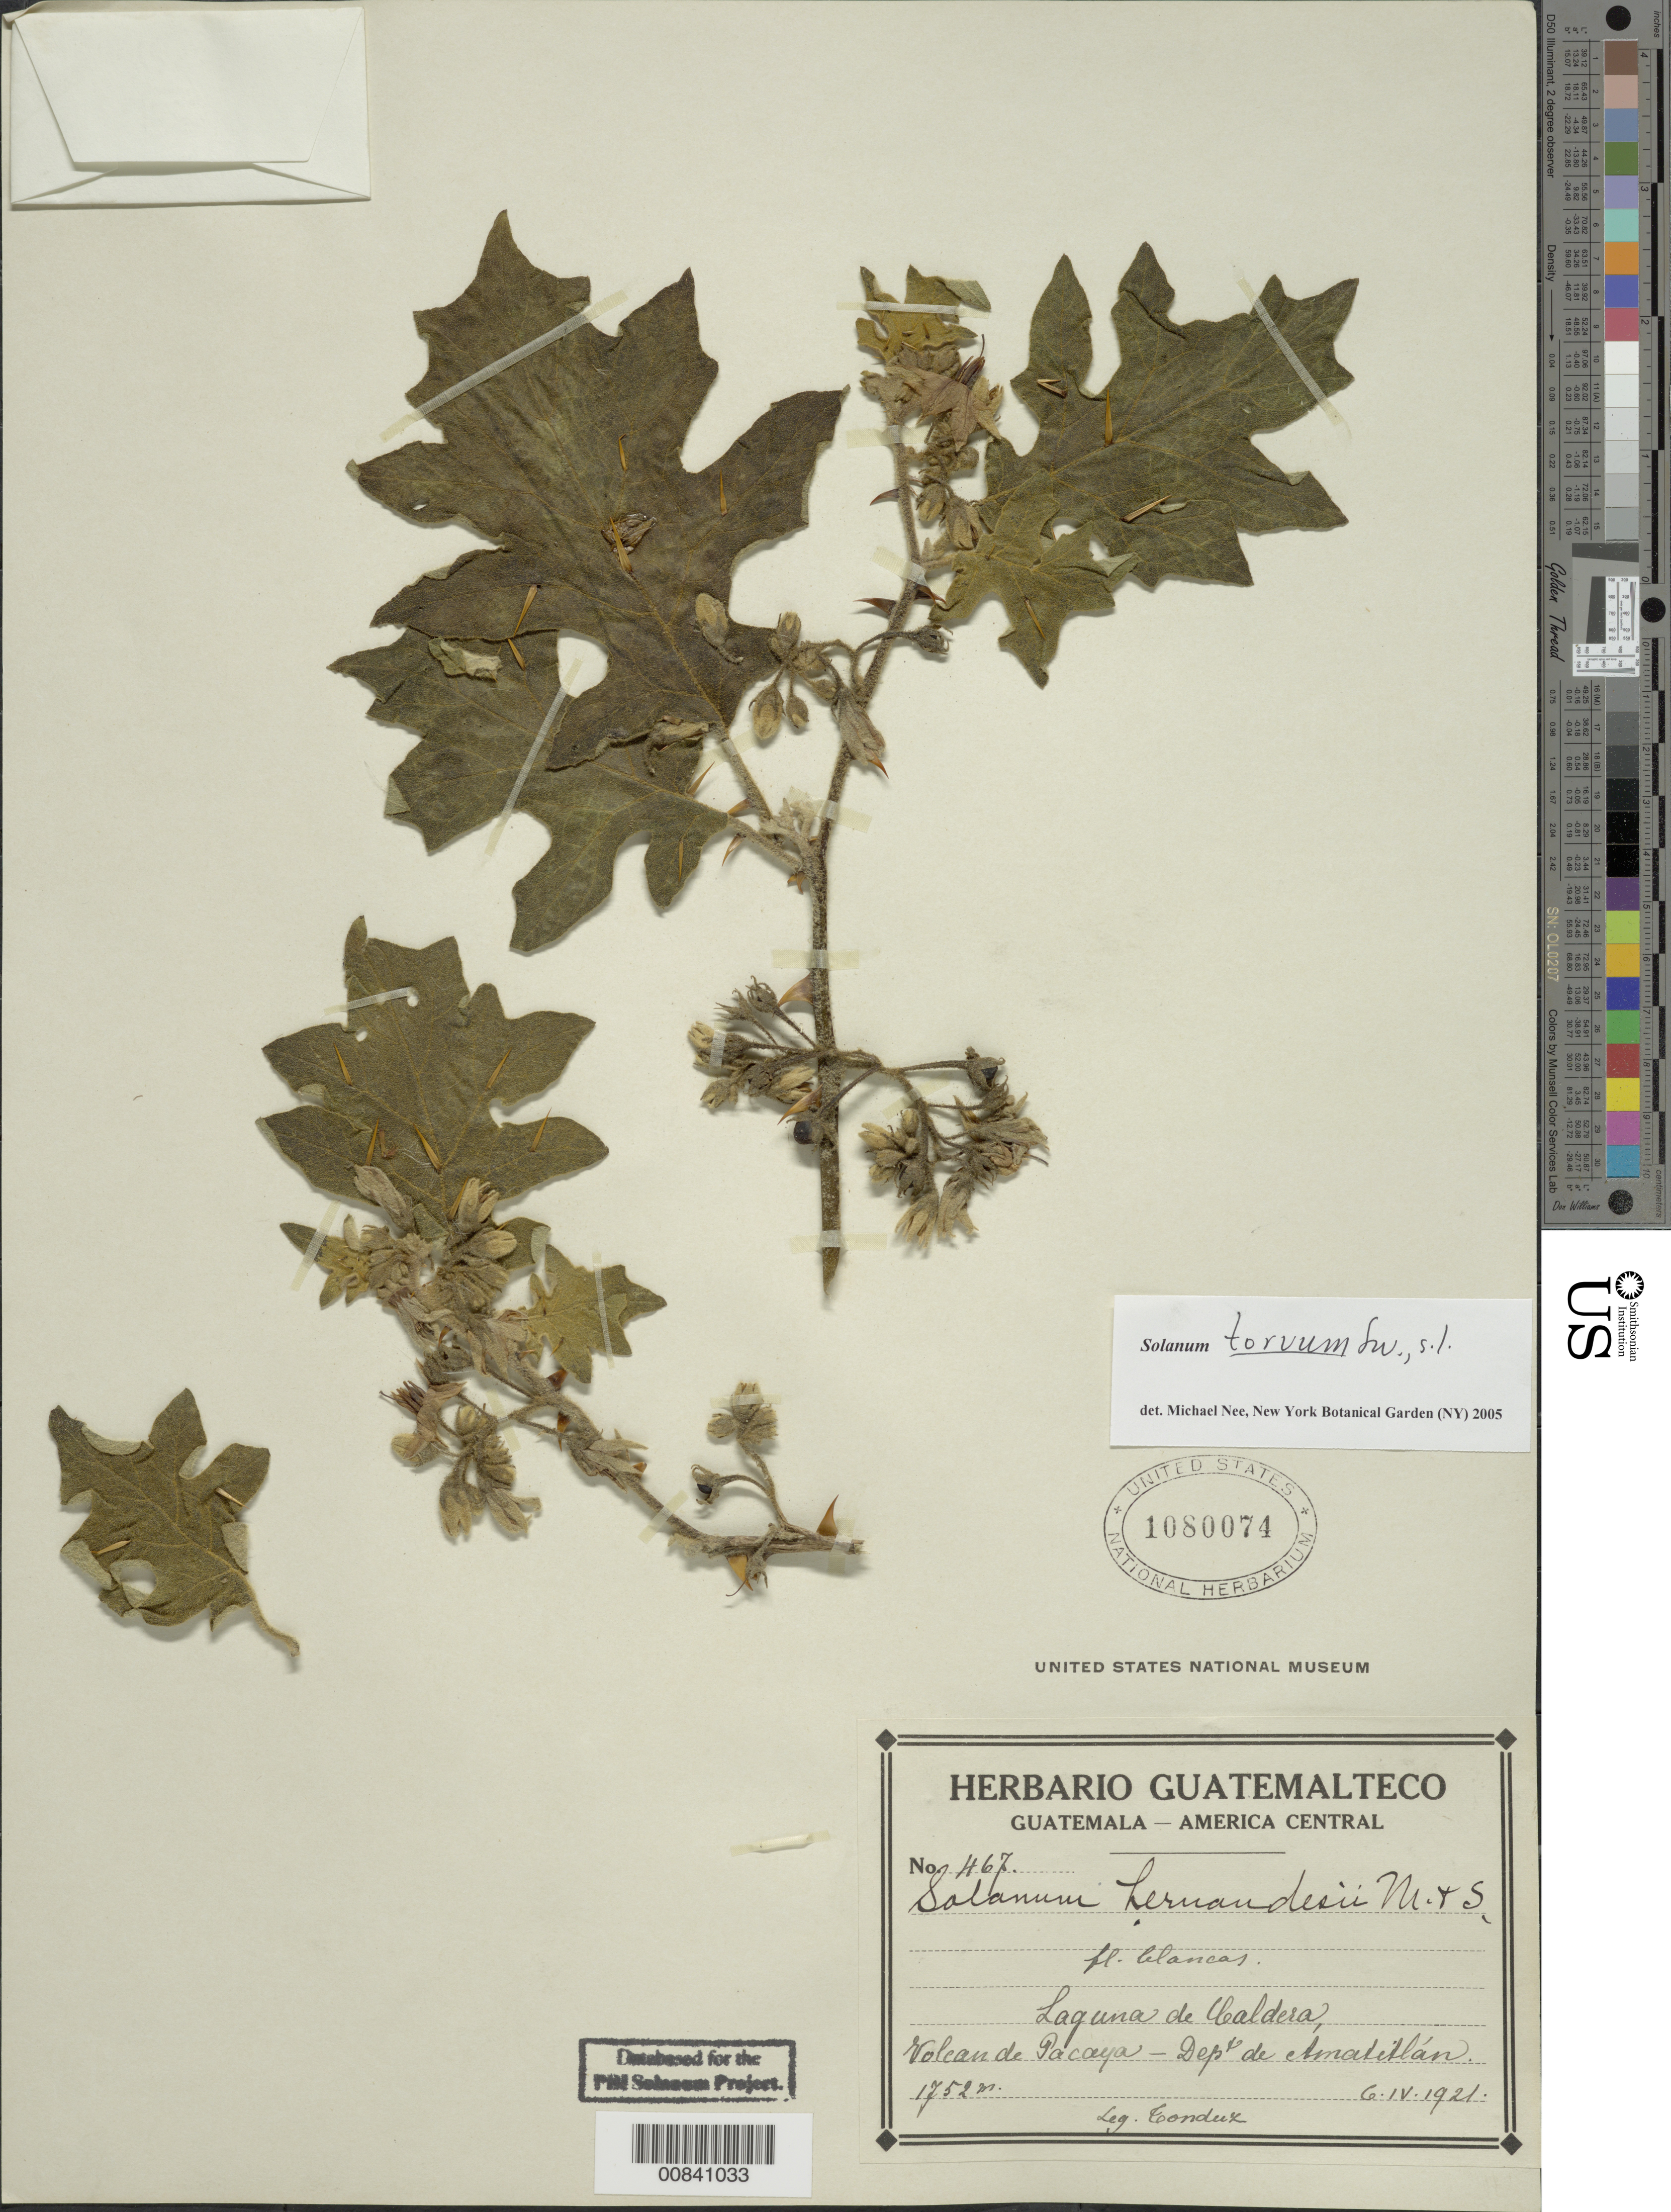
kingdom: Plantae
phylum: Tracheophyta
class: Magnoliopsida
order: Solanales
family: Solanaceae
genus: Solanum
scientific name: Solanum torvum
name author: Sw.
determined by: Nee, Michael H.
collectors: A. Tonduz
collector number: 467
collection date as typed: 6 Apr 1921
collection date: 1921-04-06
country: Guatemala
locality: Dept. de Amadillán. Laguna de Caldera. Volcán de Pacaya.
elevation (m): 1752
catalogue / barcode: US 1080074